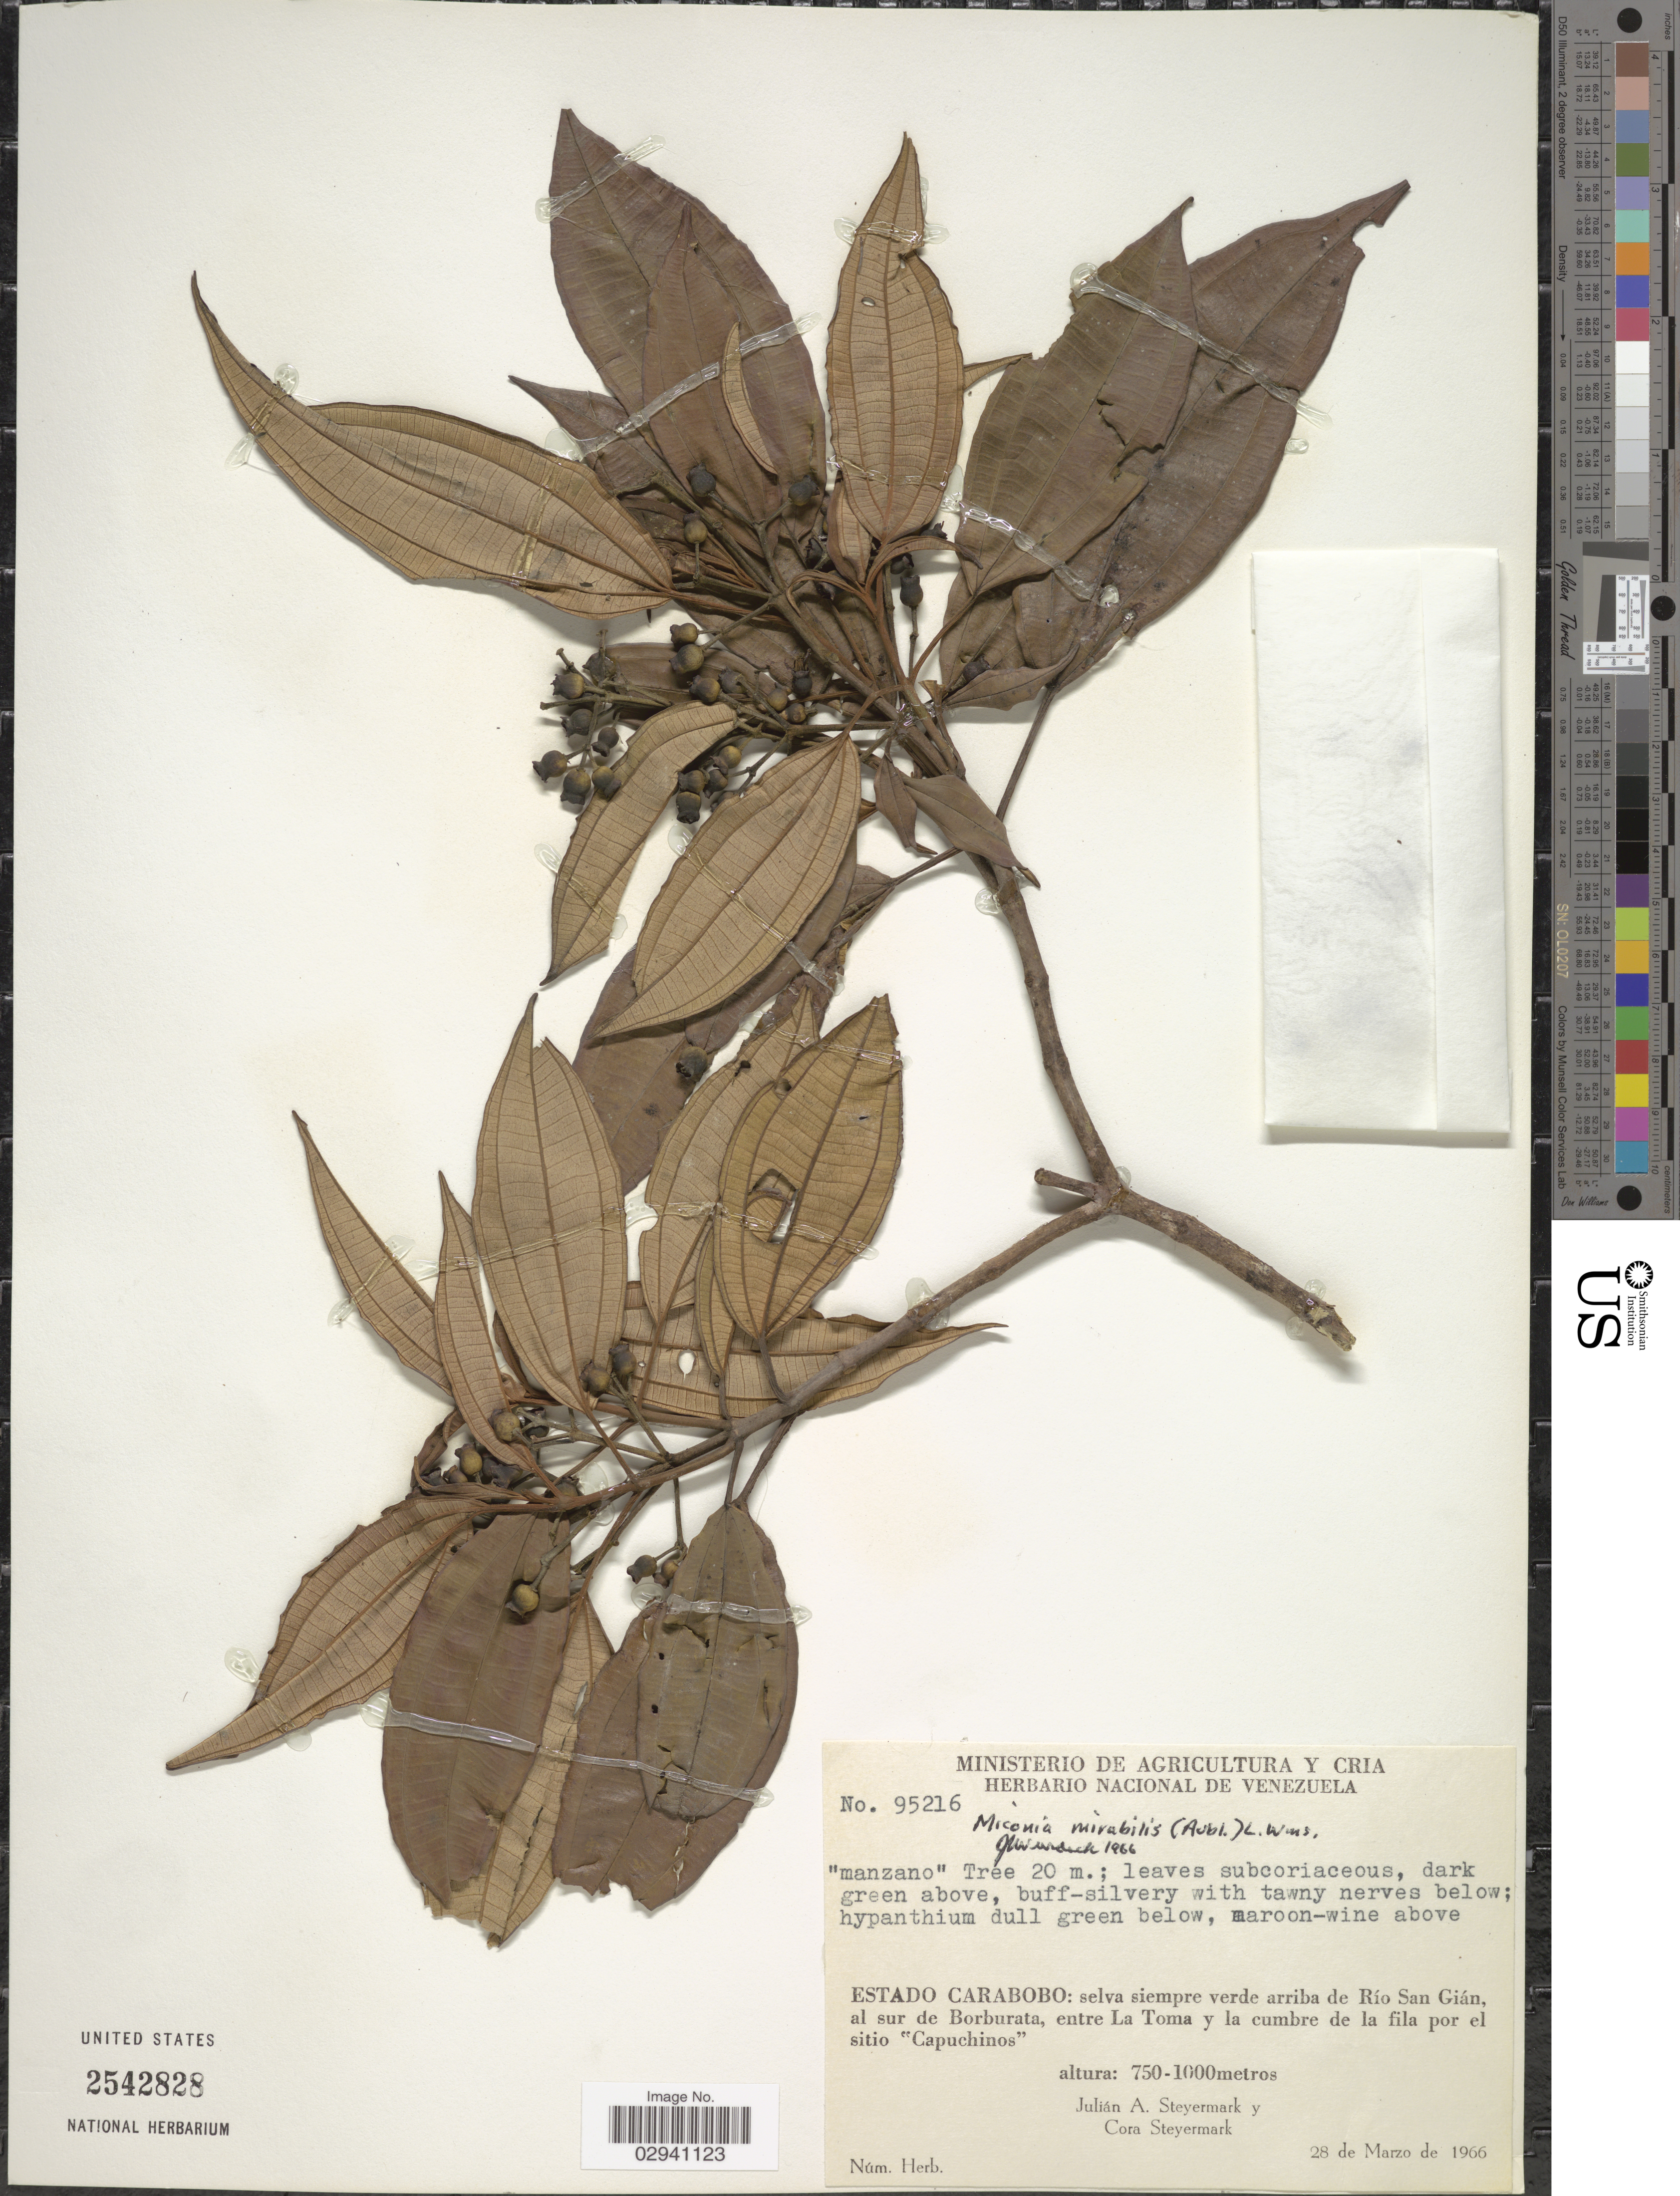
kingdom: Plantae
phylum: Tracheophyta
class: Magnoliopsida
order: Myrtales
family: Melastomataceae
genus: Miconia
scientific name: Miconia mirabilis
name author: (Aubl.) L.O. Williams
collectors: J. Steyermark & C. Steyermark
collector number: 95216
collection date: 1966-03-28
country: Venezuela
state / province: Carabobo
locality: Estado Carabobo: selva siempre verde arriba de Río San Gián, al sur de Borburata, entre La Toma y la cumbre de la fila por el sitio "Capuchinos".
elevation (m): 750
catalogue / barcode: US 2542828